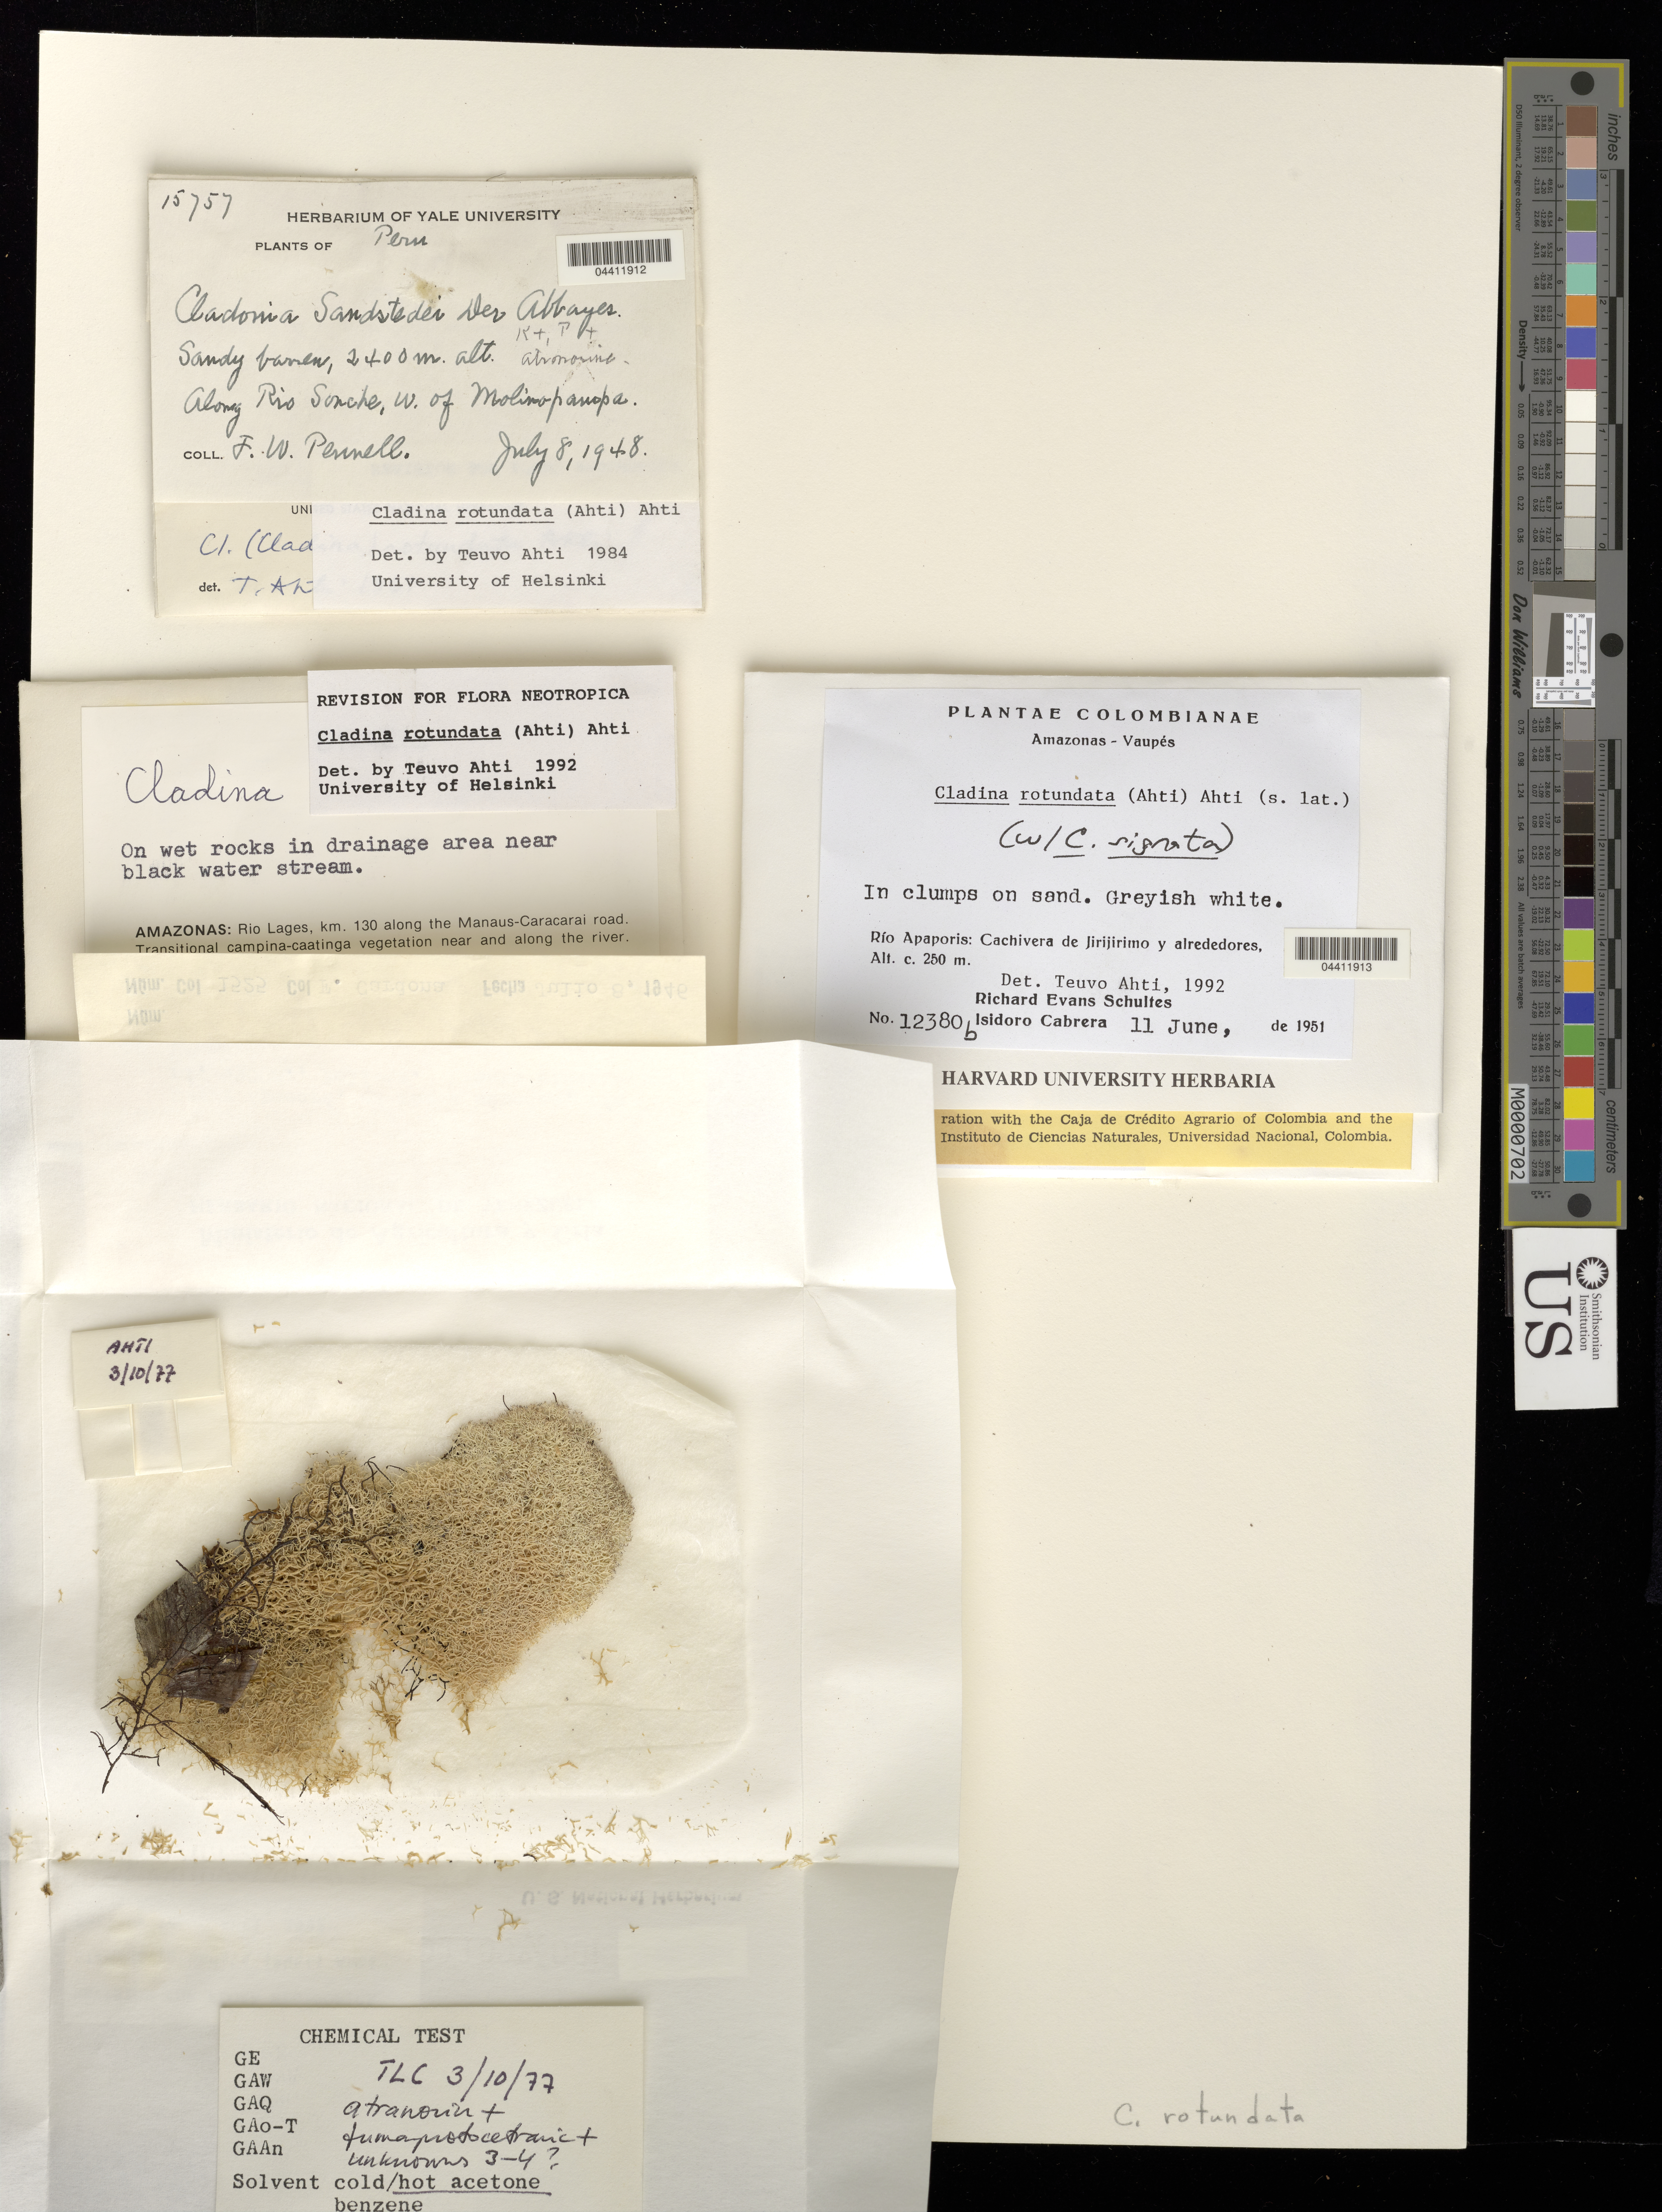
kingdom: Fungi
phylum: Ascomycota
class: Lecanoromycetes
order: Lecanorales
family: Cladoniaceae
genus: Cladina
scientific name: Cladina rotundata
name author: (Ahti) Ahti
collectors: F. Cardona Puig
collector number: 1525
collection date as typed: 8-Jul-46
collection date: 1946-07-08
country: Venezuela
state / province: Bolívar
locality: Río Caroní, Cerro Apacará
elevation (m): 1900